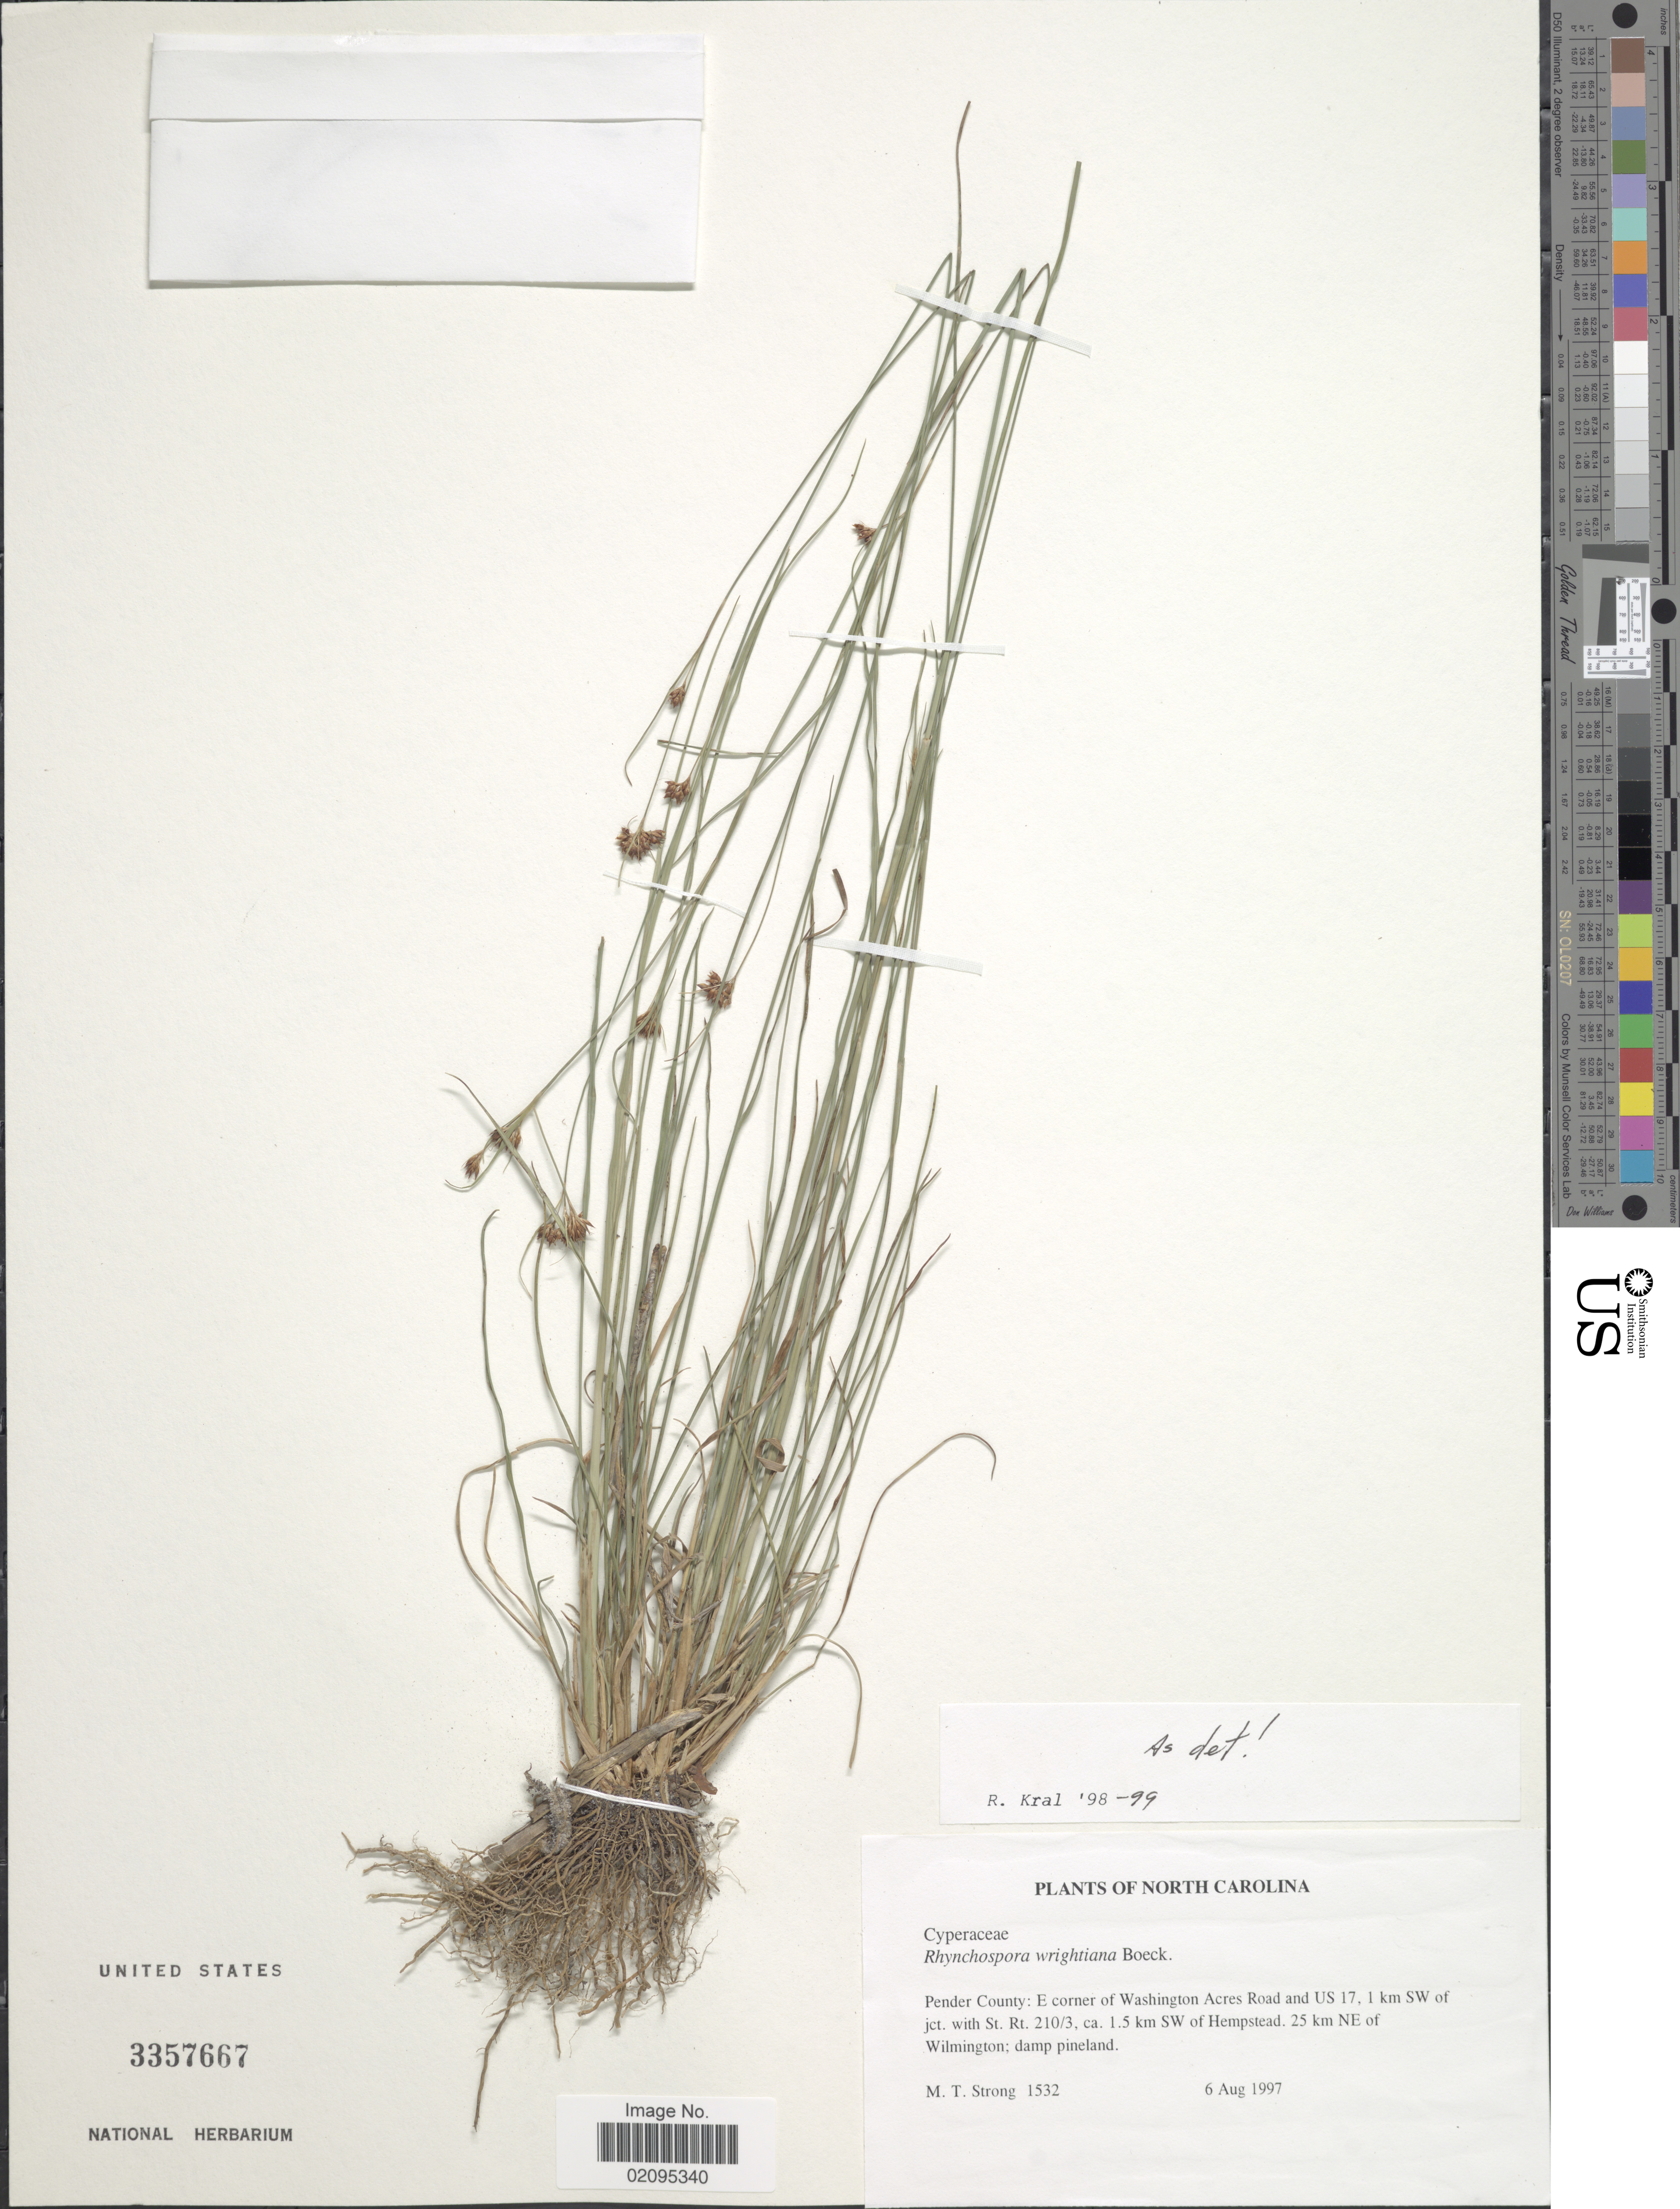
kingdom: Plantae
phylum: Tracheophyta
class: Liliopsida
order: Poales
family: Cyperaceae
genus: Rhynchospora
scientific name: Rhynchospora wrightiana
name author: Boeckeler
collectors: M. T. Strong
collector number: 1532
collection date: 1997-08-06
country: United States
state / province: North Carolina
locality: Pender County: E corner of Washington Acres Road and US 17, 1 km SW of jct. with St. Rt. 210/3, ca. 1.5 km SW of Hempstead, 25 km NE of Wilmington.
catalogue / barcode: US 3357667